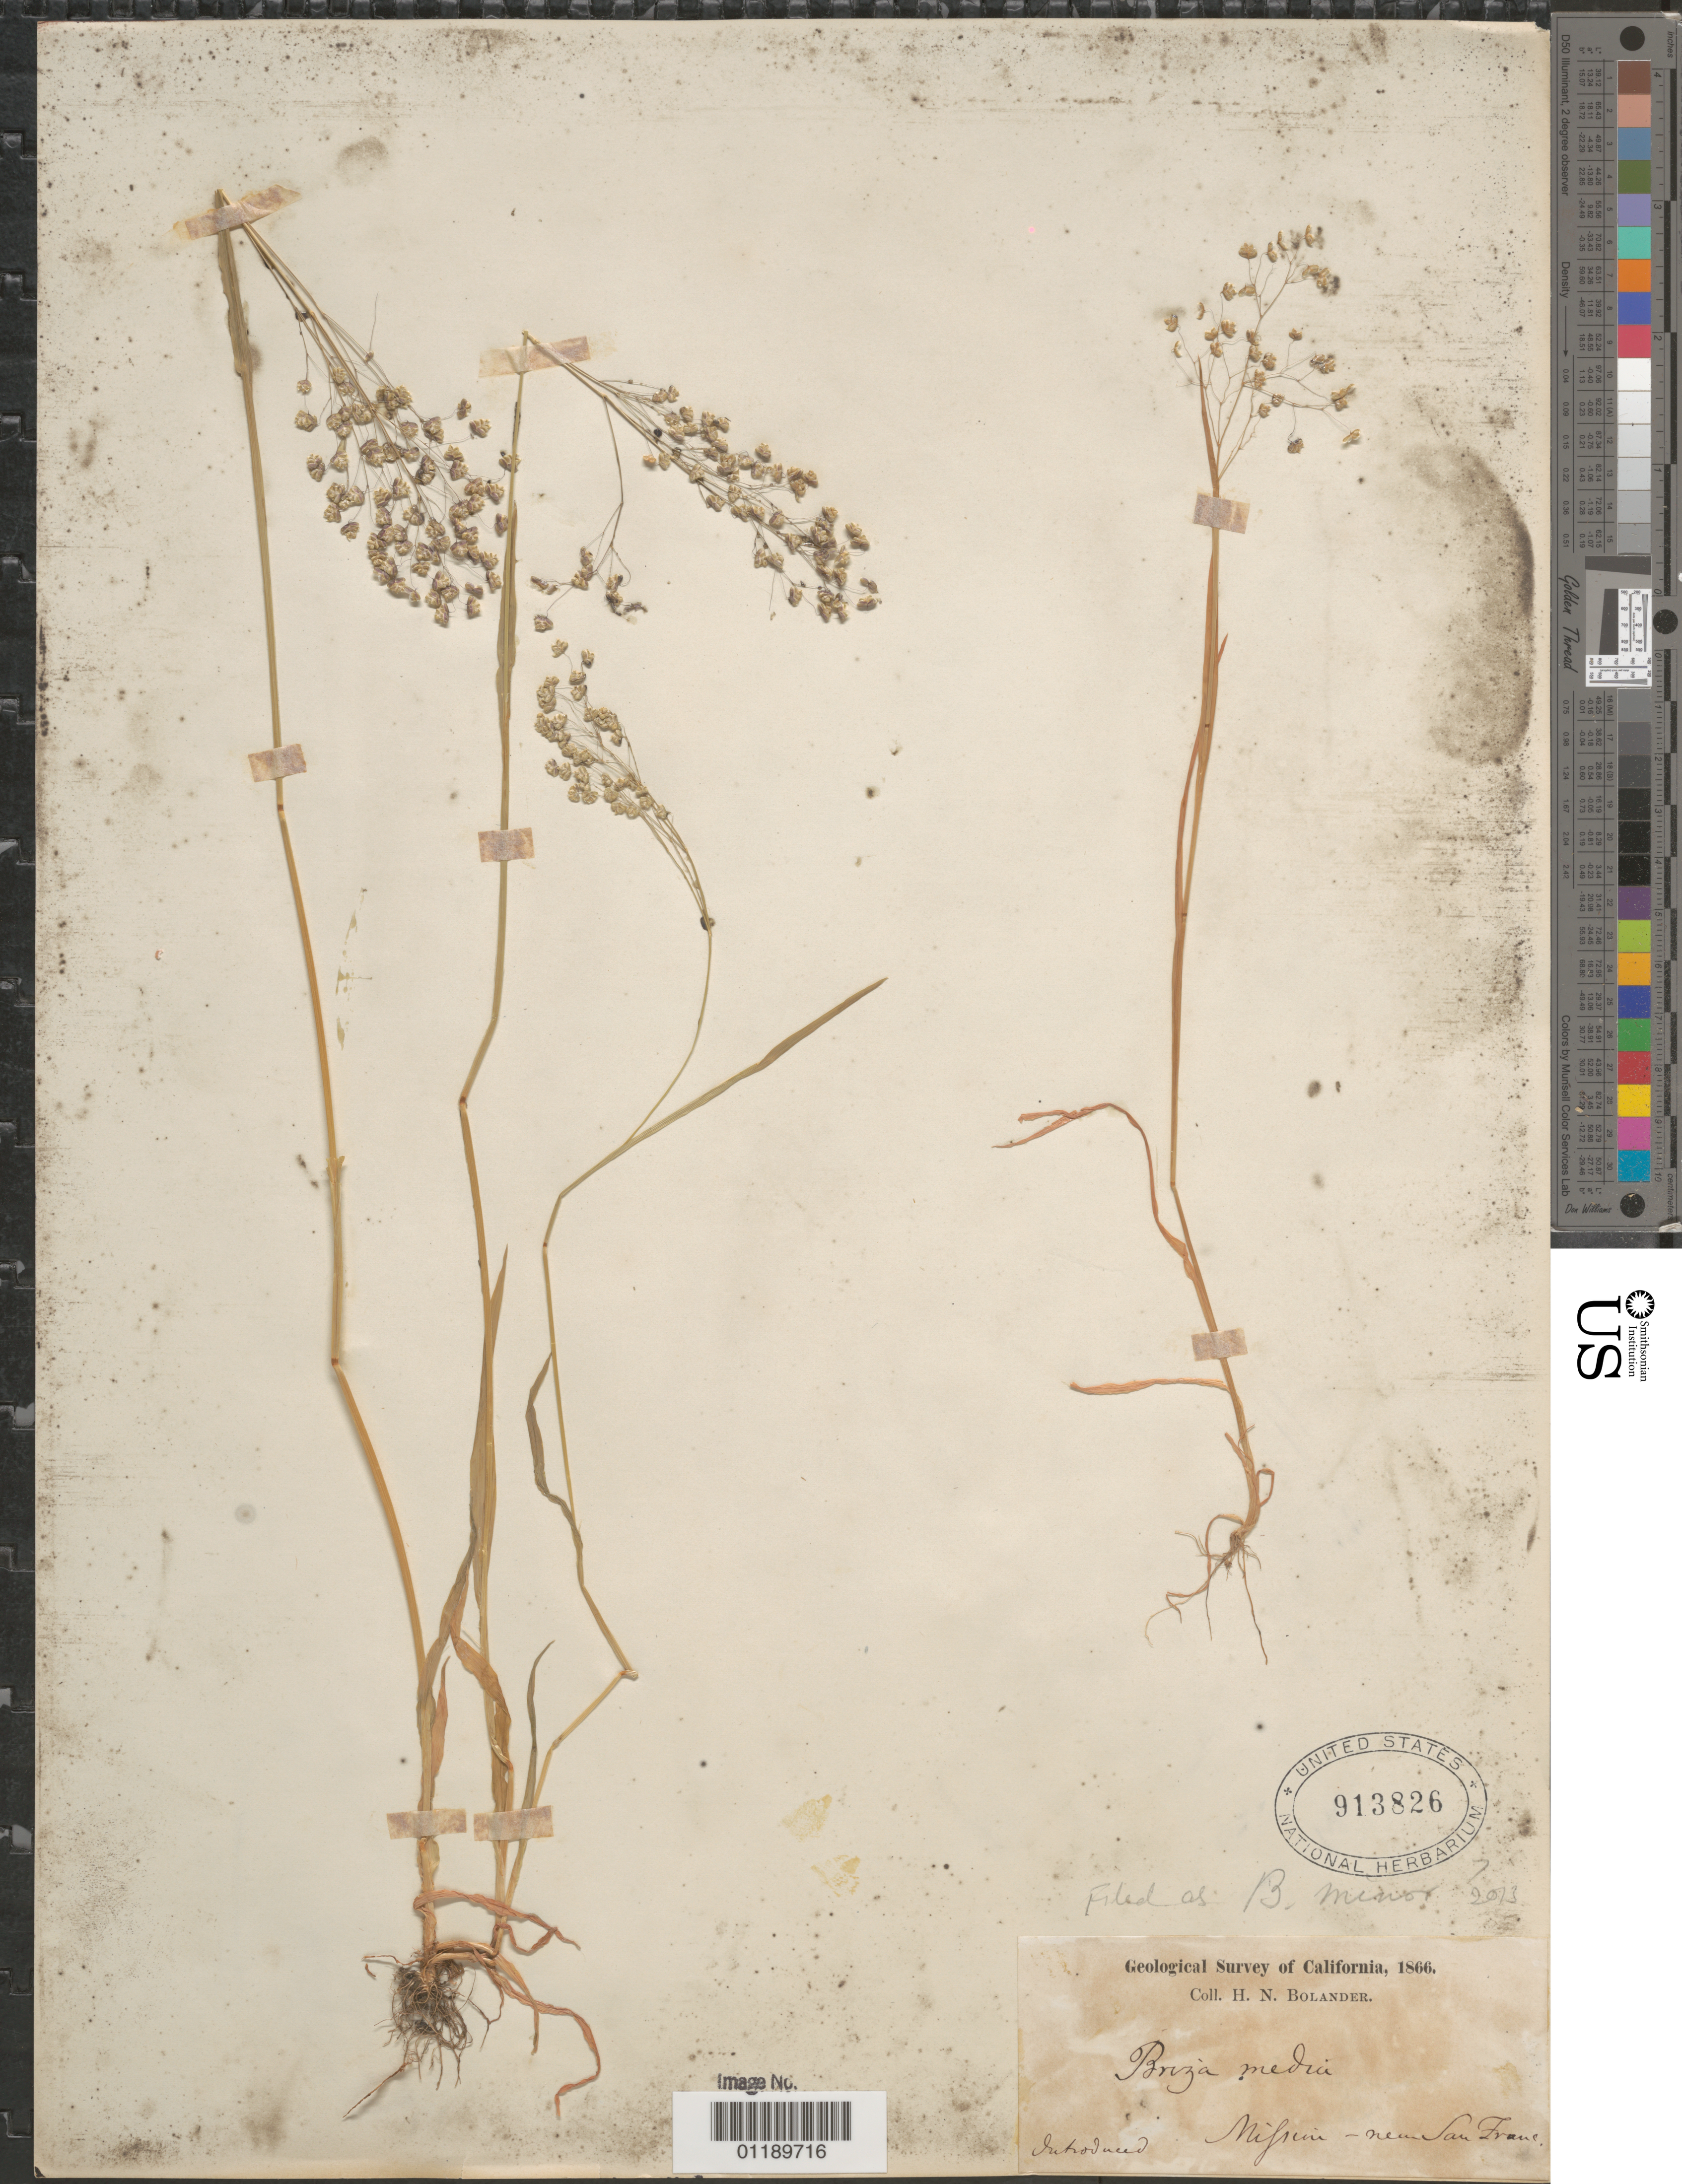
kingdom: Plantae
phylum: Tracheophyta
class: Liliopsida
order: Poales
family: Poaceae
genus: Briza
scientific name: Briza minor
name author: L.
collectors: H. Bolander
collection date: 1866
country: United States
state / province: California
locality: Near San Franc.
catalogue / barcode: US 913826